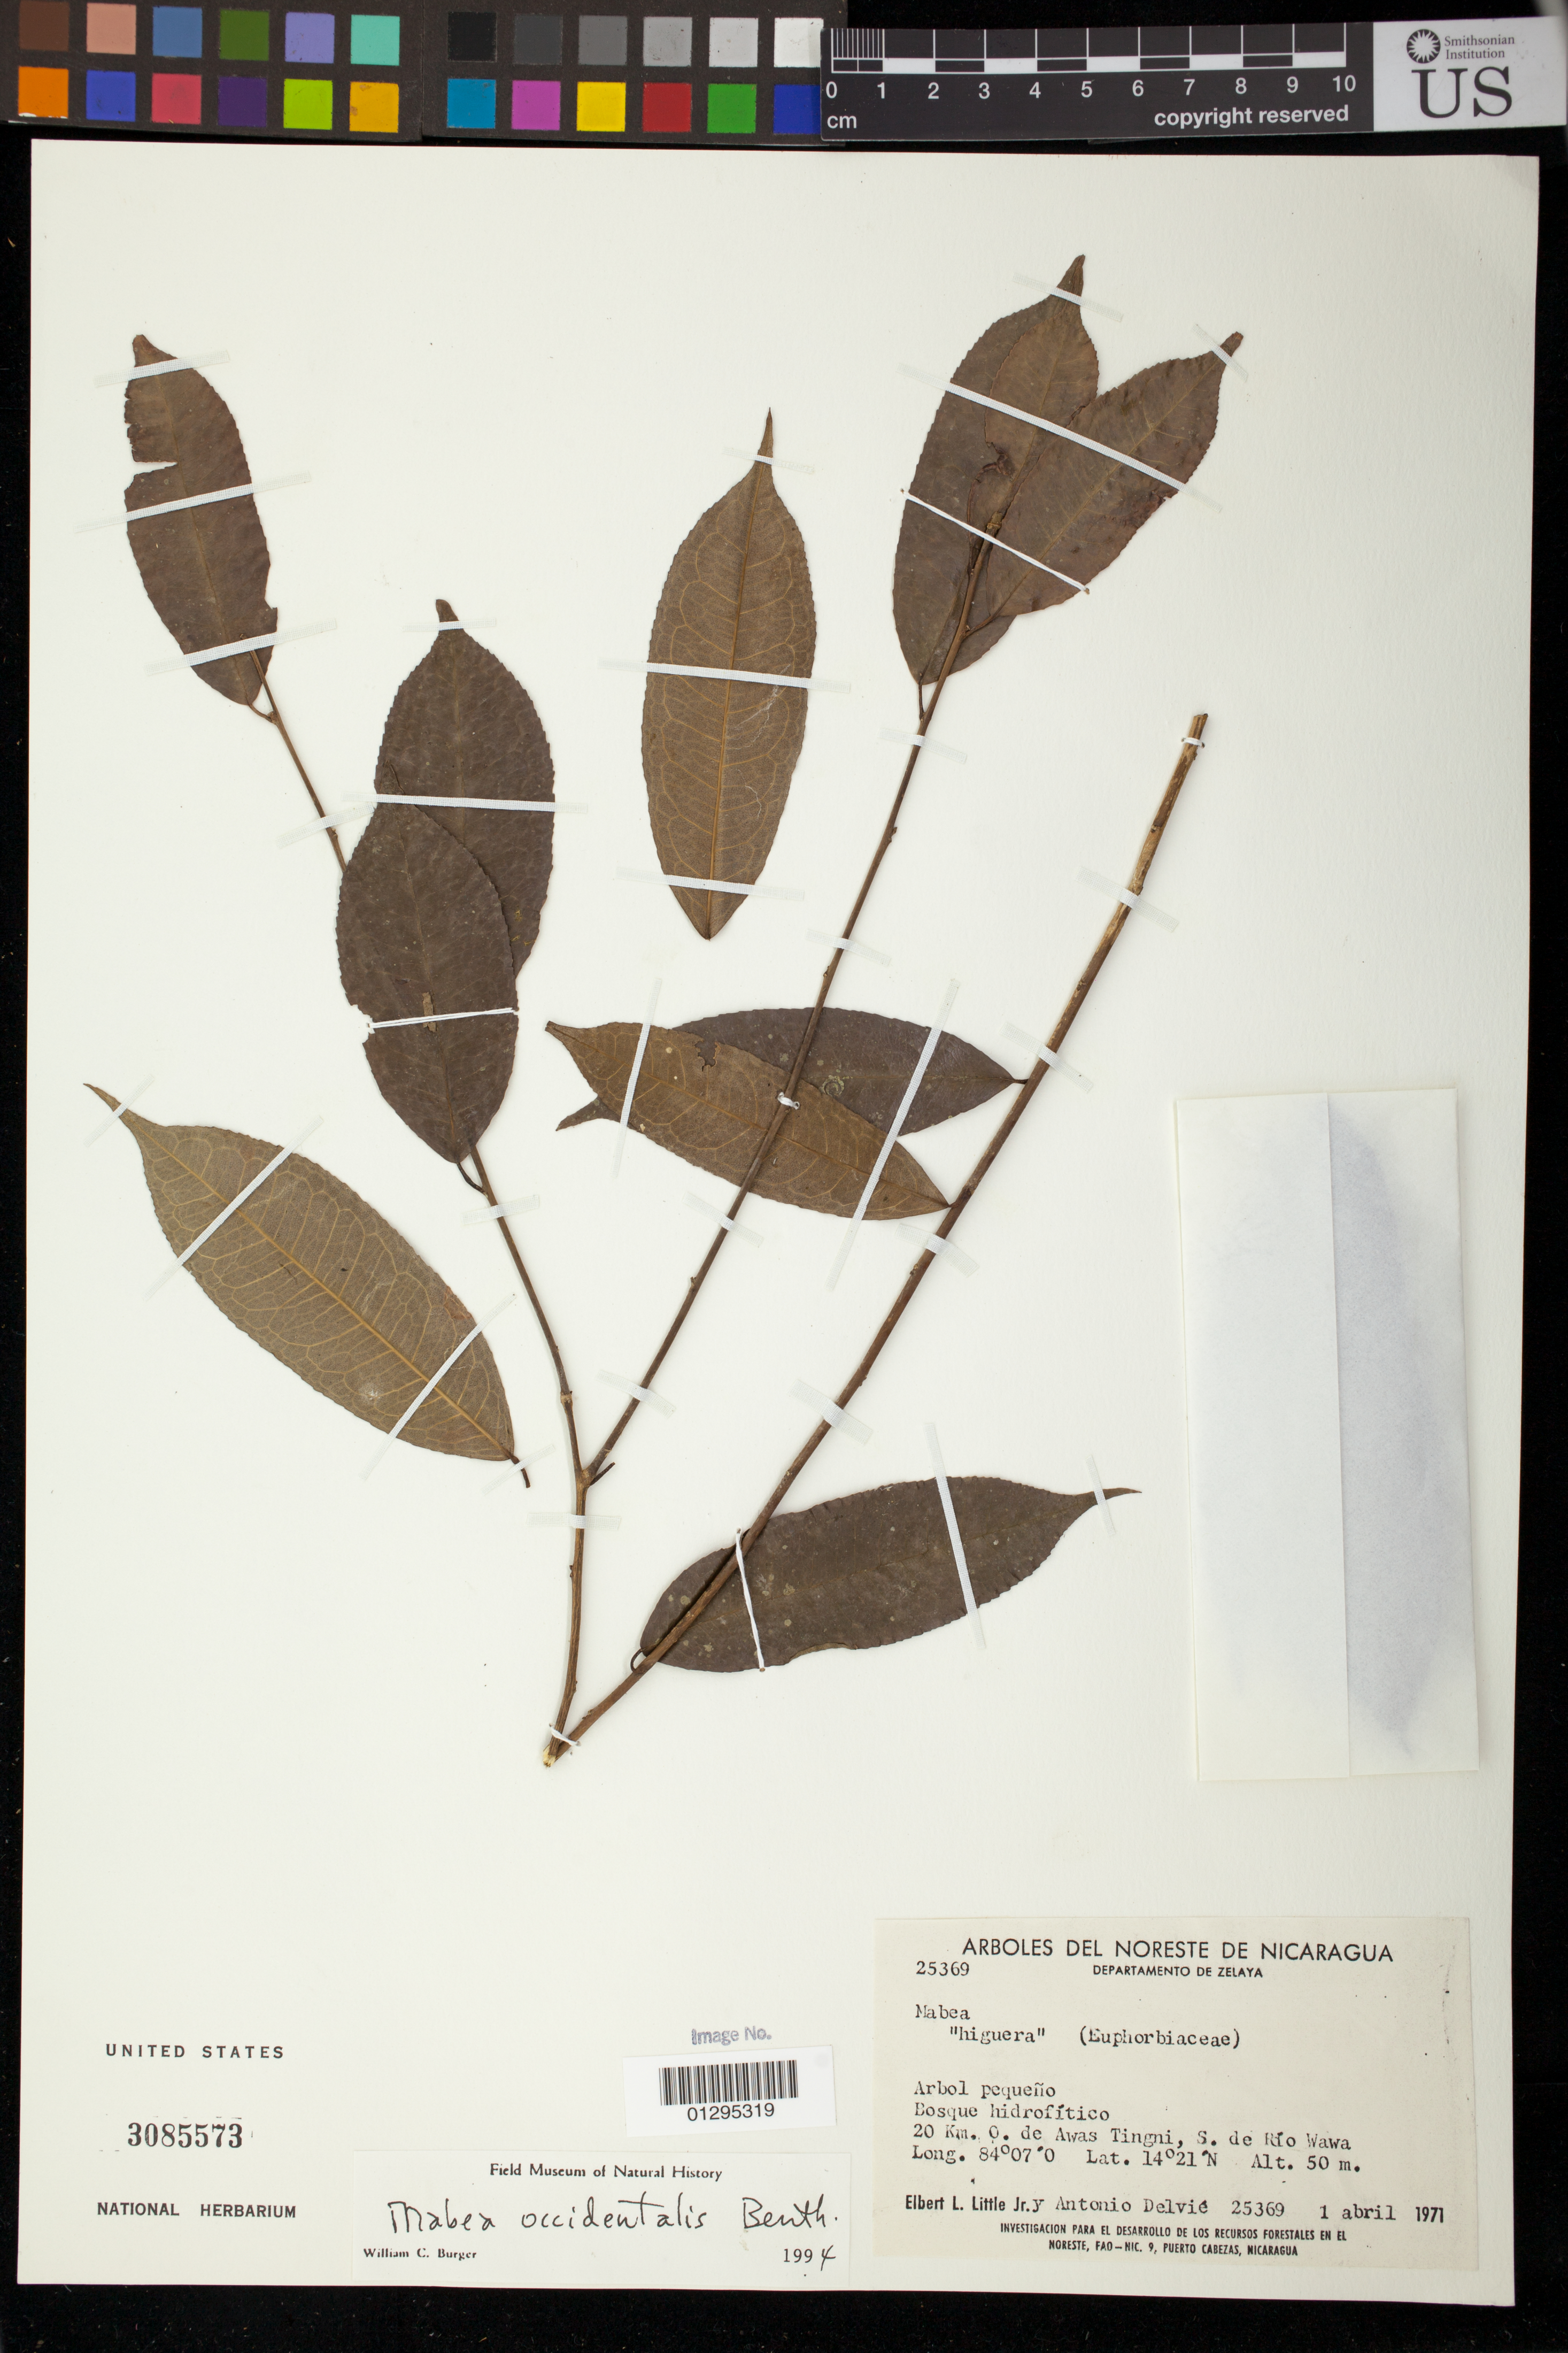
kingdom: Plantae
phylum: Tracheophyta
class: Magnoliopsida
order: Malpighiales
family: Euphorbiaceae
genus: Mabea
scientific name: Mabea occidentalis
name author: Benth.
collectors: E. L. Little & A. Delvie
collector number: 25369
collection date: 1971-04-01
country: Nicaragua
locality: Departamento de [historical] Zelaya. 20 km. O. de Awas Tingni, S. de Rio Wawa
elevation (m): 50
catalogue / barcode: US 3085573